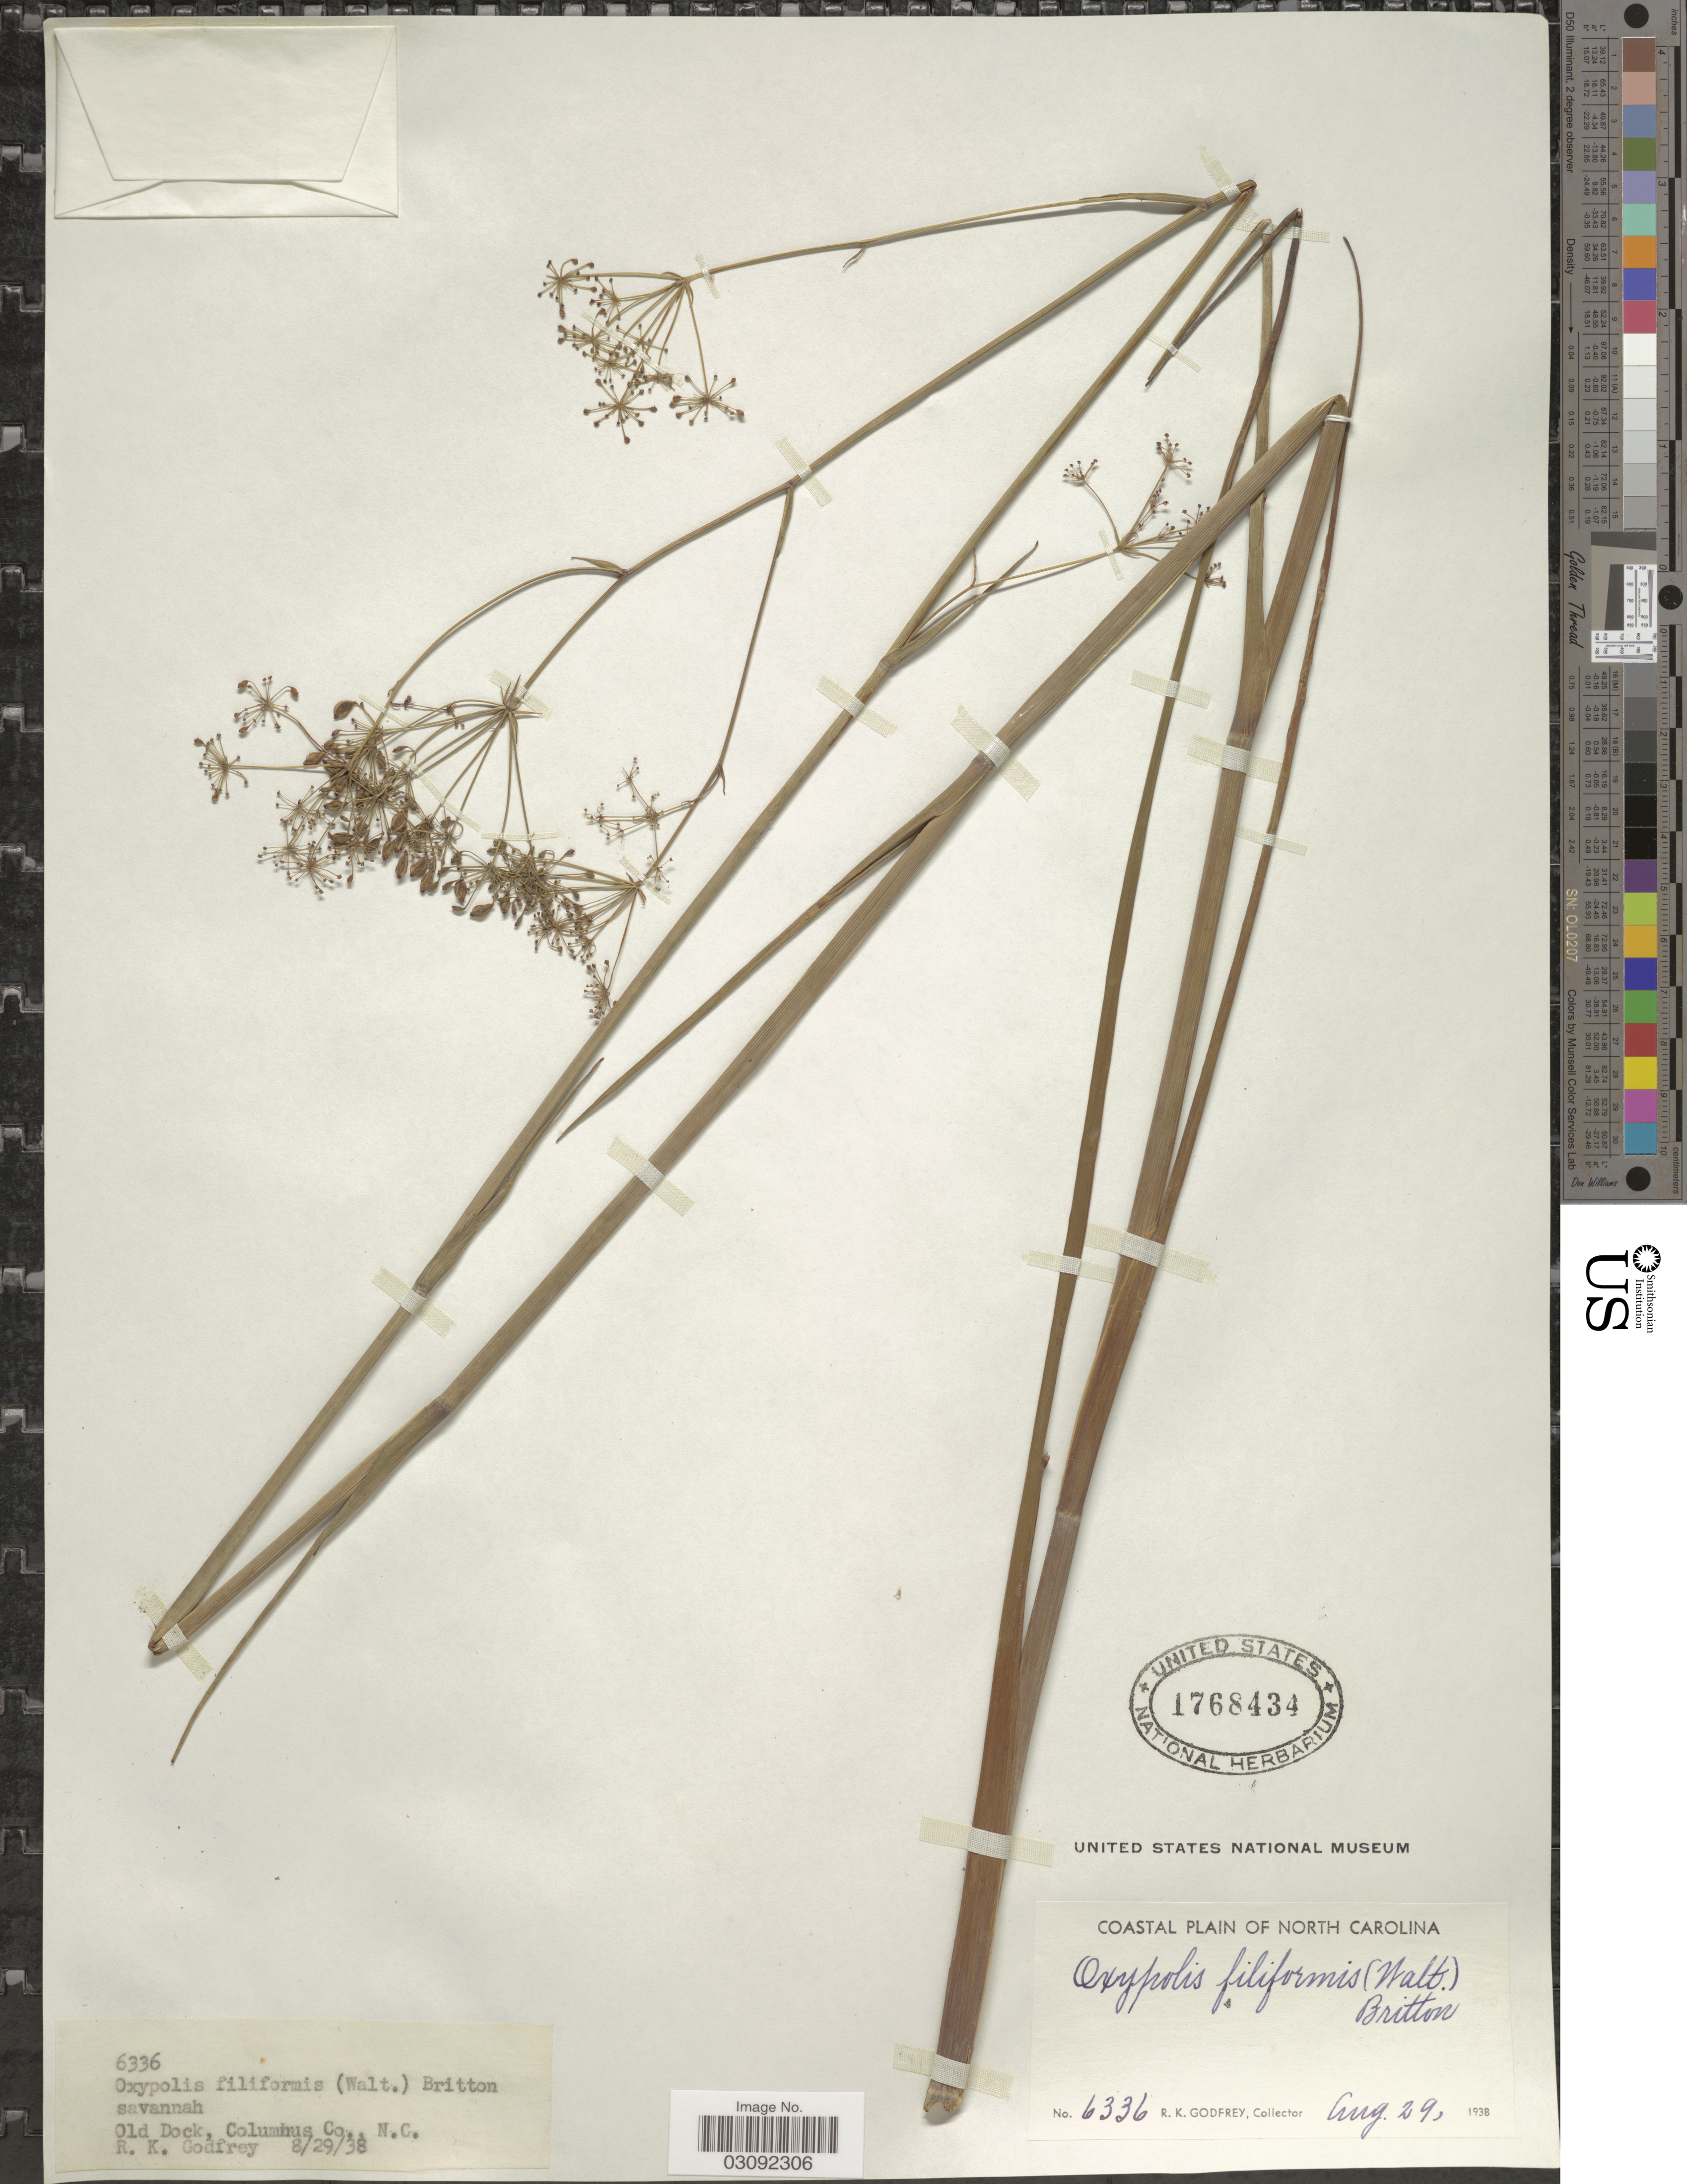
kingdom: Plantae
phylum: Tracheophyta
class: Magnoliopsida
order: Apiales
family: Apiaceae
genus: Oxypolis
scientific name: Oxypolis filiformis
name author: (Walter) Britton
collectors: R. K. Godfrey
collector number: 6336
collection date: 1938-08-29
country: United States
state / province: North Carolina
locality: Coastal Plain of North Carolina. Old Dock, Columbus Co.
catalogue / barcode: US 1768434